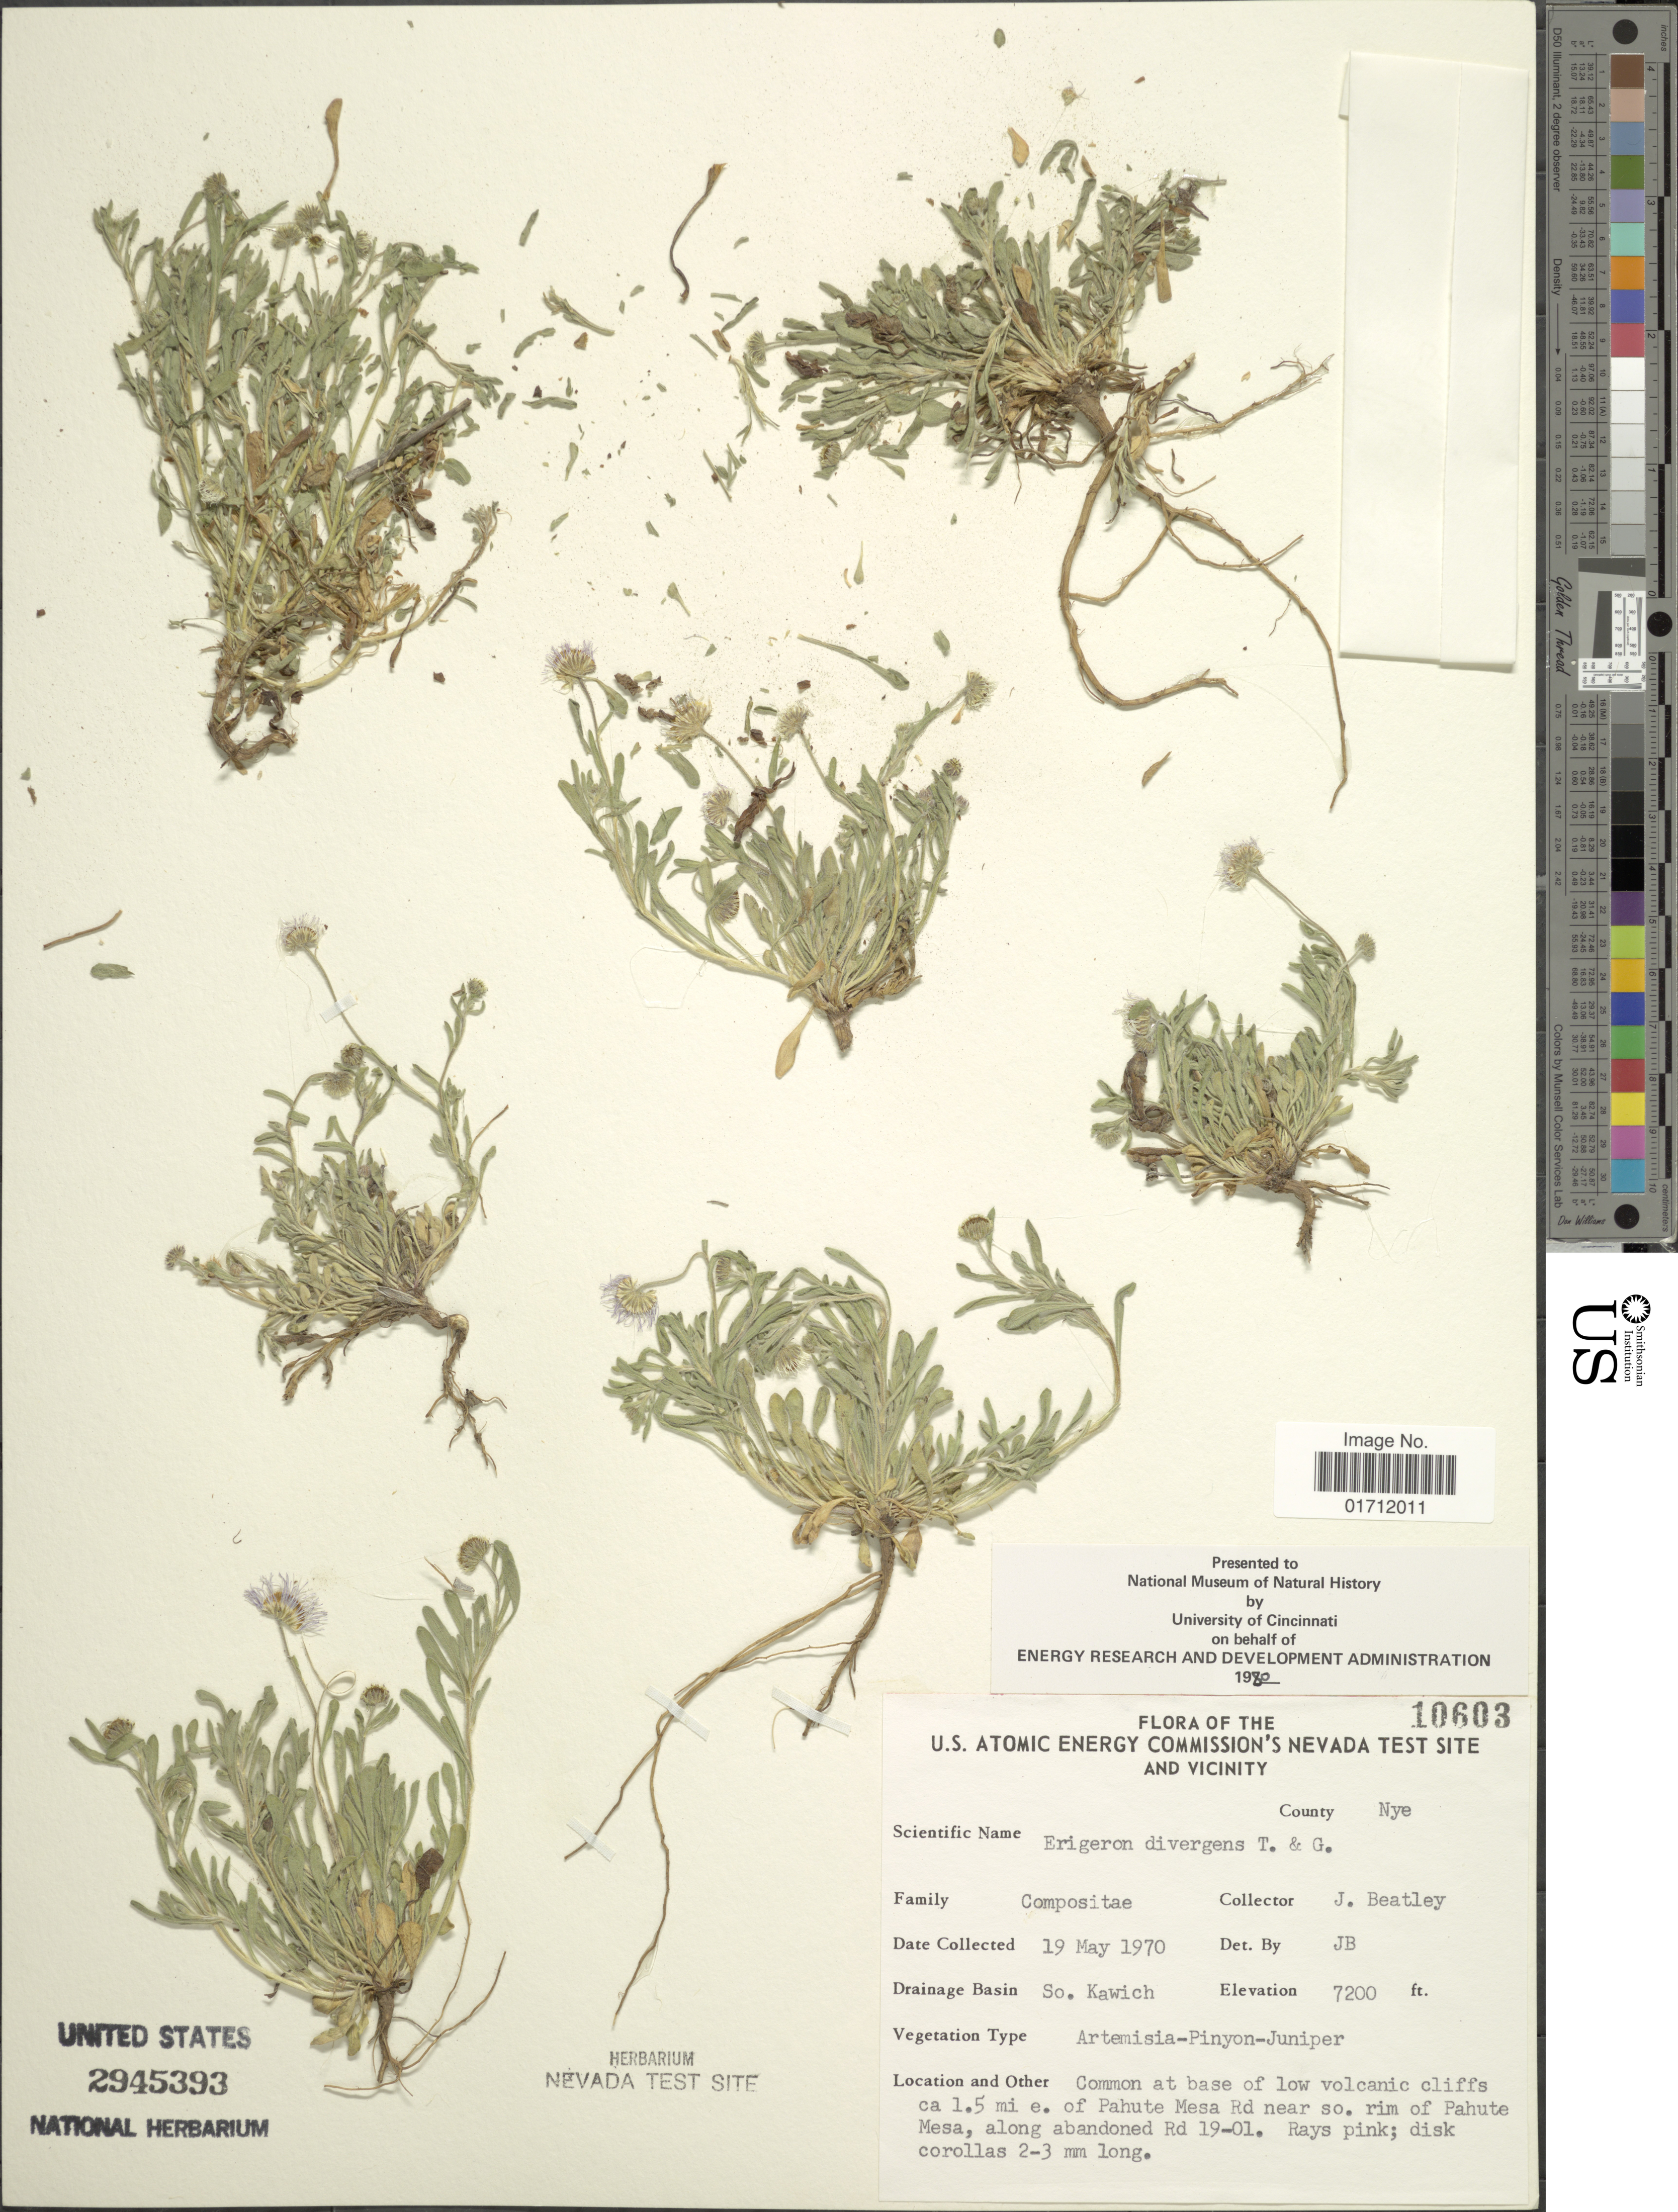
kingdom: Plantae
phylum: Tracheophyta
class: Magnoliopsida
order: Asterales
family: Asteraceae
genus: Erigeron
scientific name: Erigeron divergens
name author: Torr. & A. Gray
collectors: J. C. Beatley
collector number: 10603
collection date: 1970-05-17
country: United States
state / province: Nevada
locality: The U.S. Atomic Energy Commission's Nevada Test Site and Vicinity, County: Nye, Drainage Basin: So. Kawich, ca 1.5 mi e. of Pahute Mesa Rd near so. rim of Pahute Mesa, along abandoned Rd 19-01.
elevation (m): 2195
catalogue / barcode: US 2945393